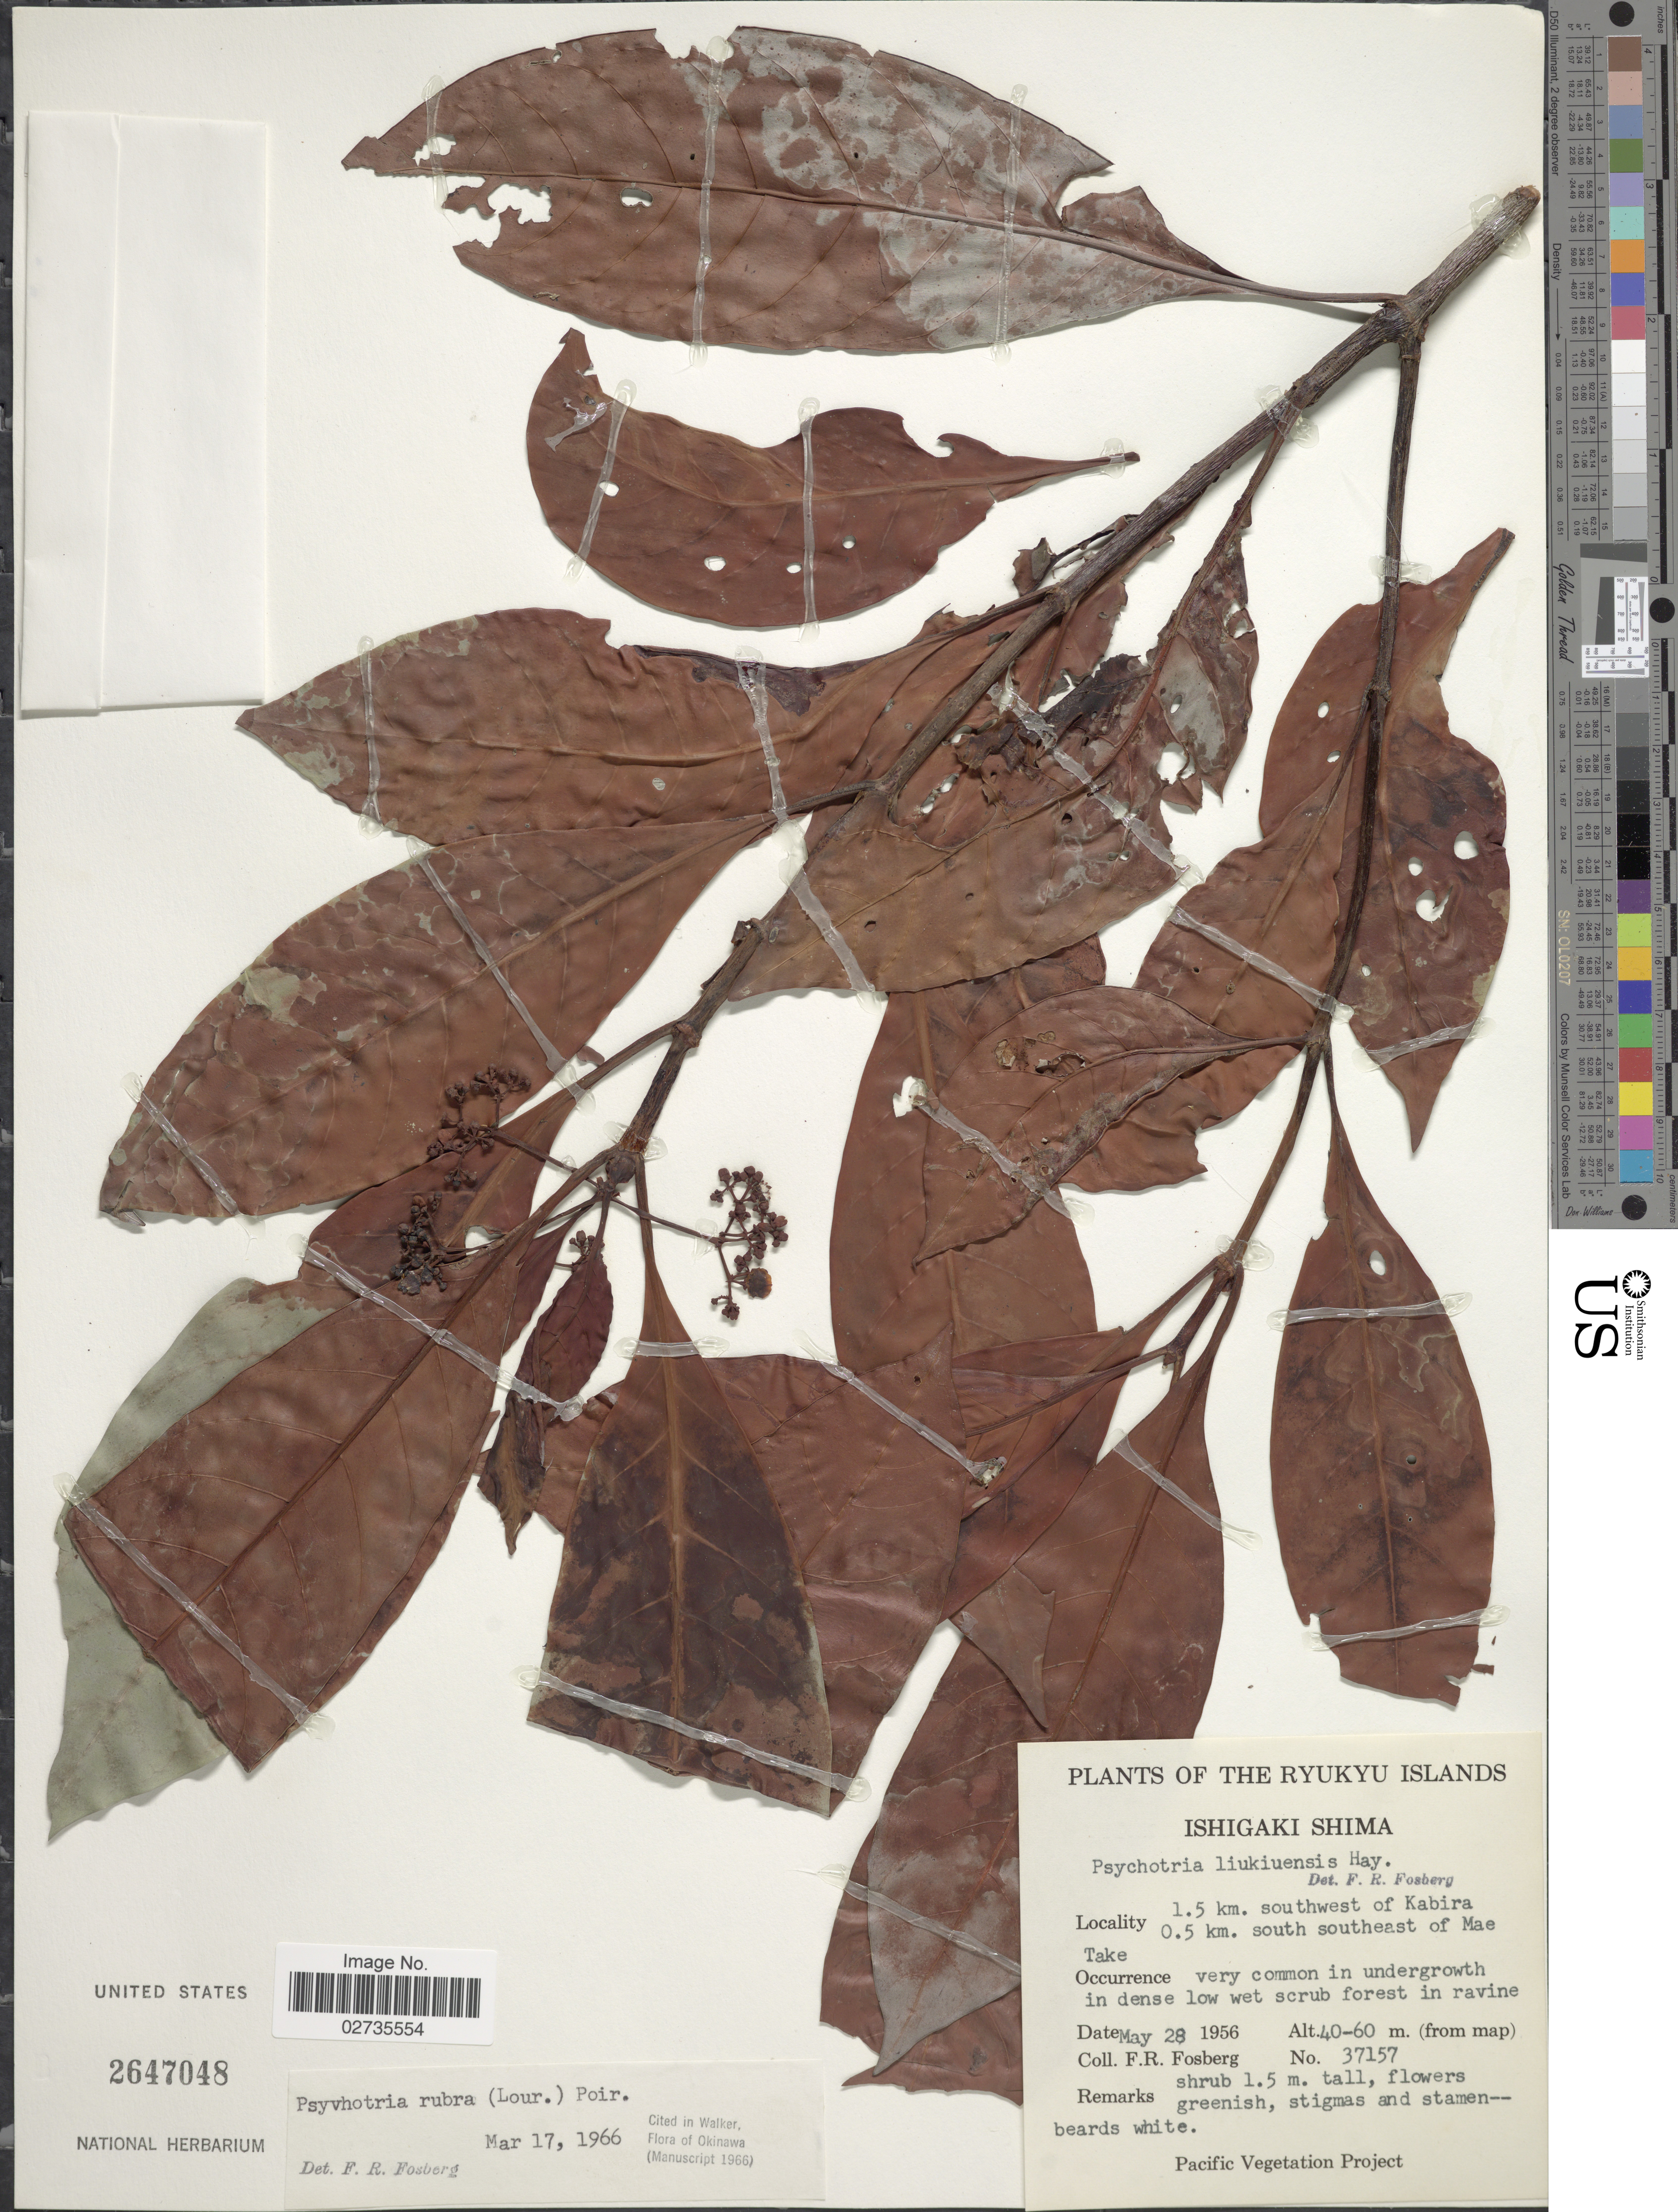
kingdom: Plantae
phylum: Tracheophyta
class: Magnoliopsida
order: Gentianales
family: Rubiaceae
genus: Psychotria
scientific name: Psychotria rubra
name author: (Lour.) Poir.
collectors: F. R. Fosberg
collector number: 37157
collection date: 1956-05-28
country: Japan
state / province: Okinawa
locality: Ryukyu Islands. Ishigaki Shima. 1.5 km. southwest of Kabira. 0.5 km. south southeast of Mae Take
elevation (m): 40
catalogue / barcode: US 2647048